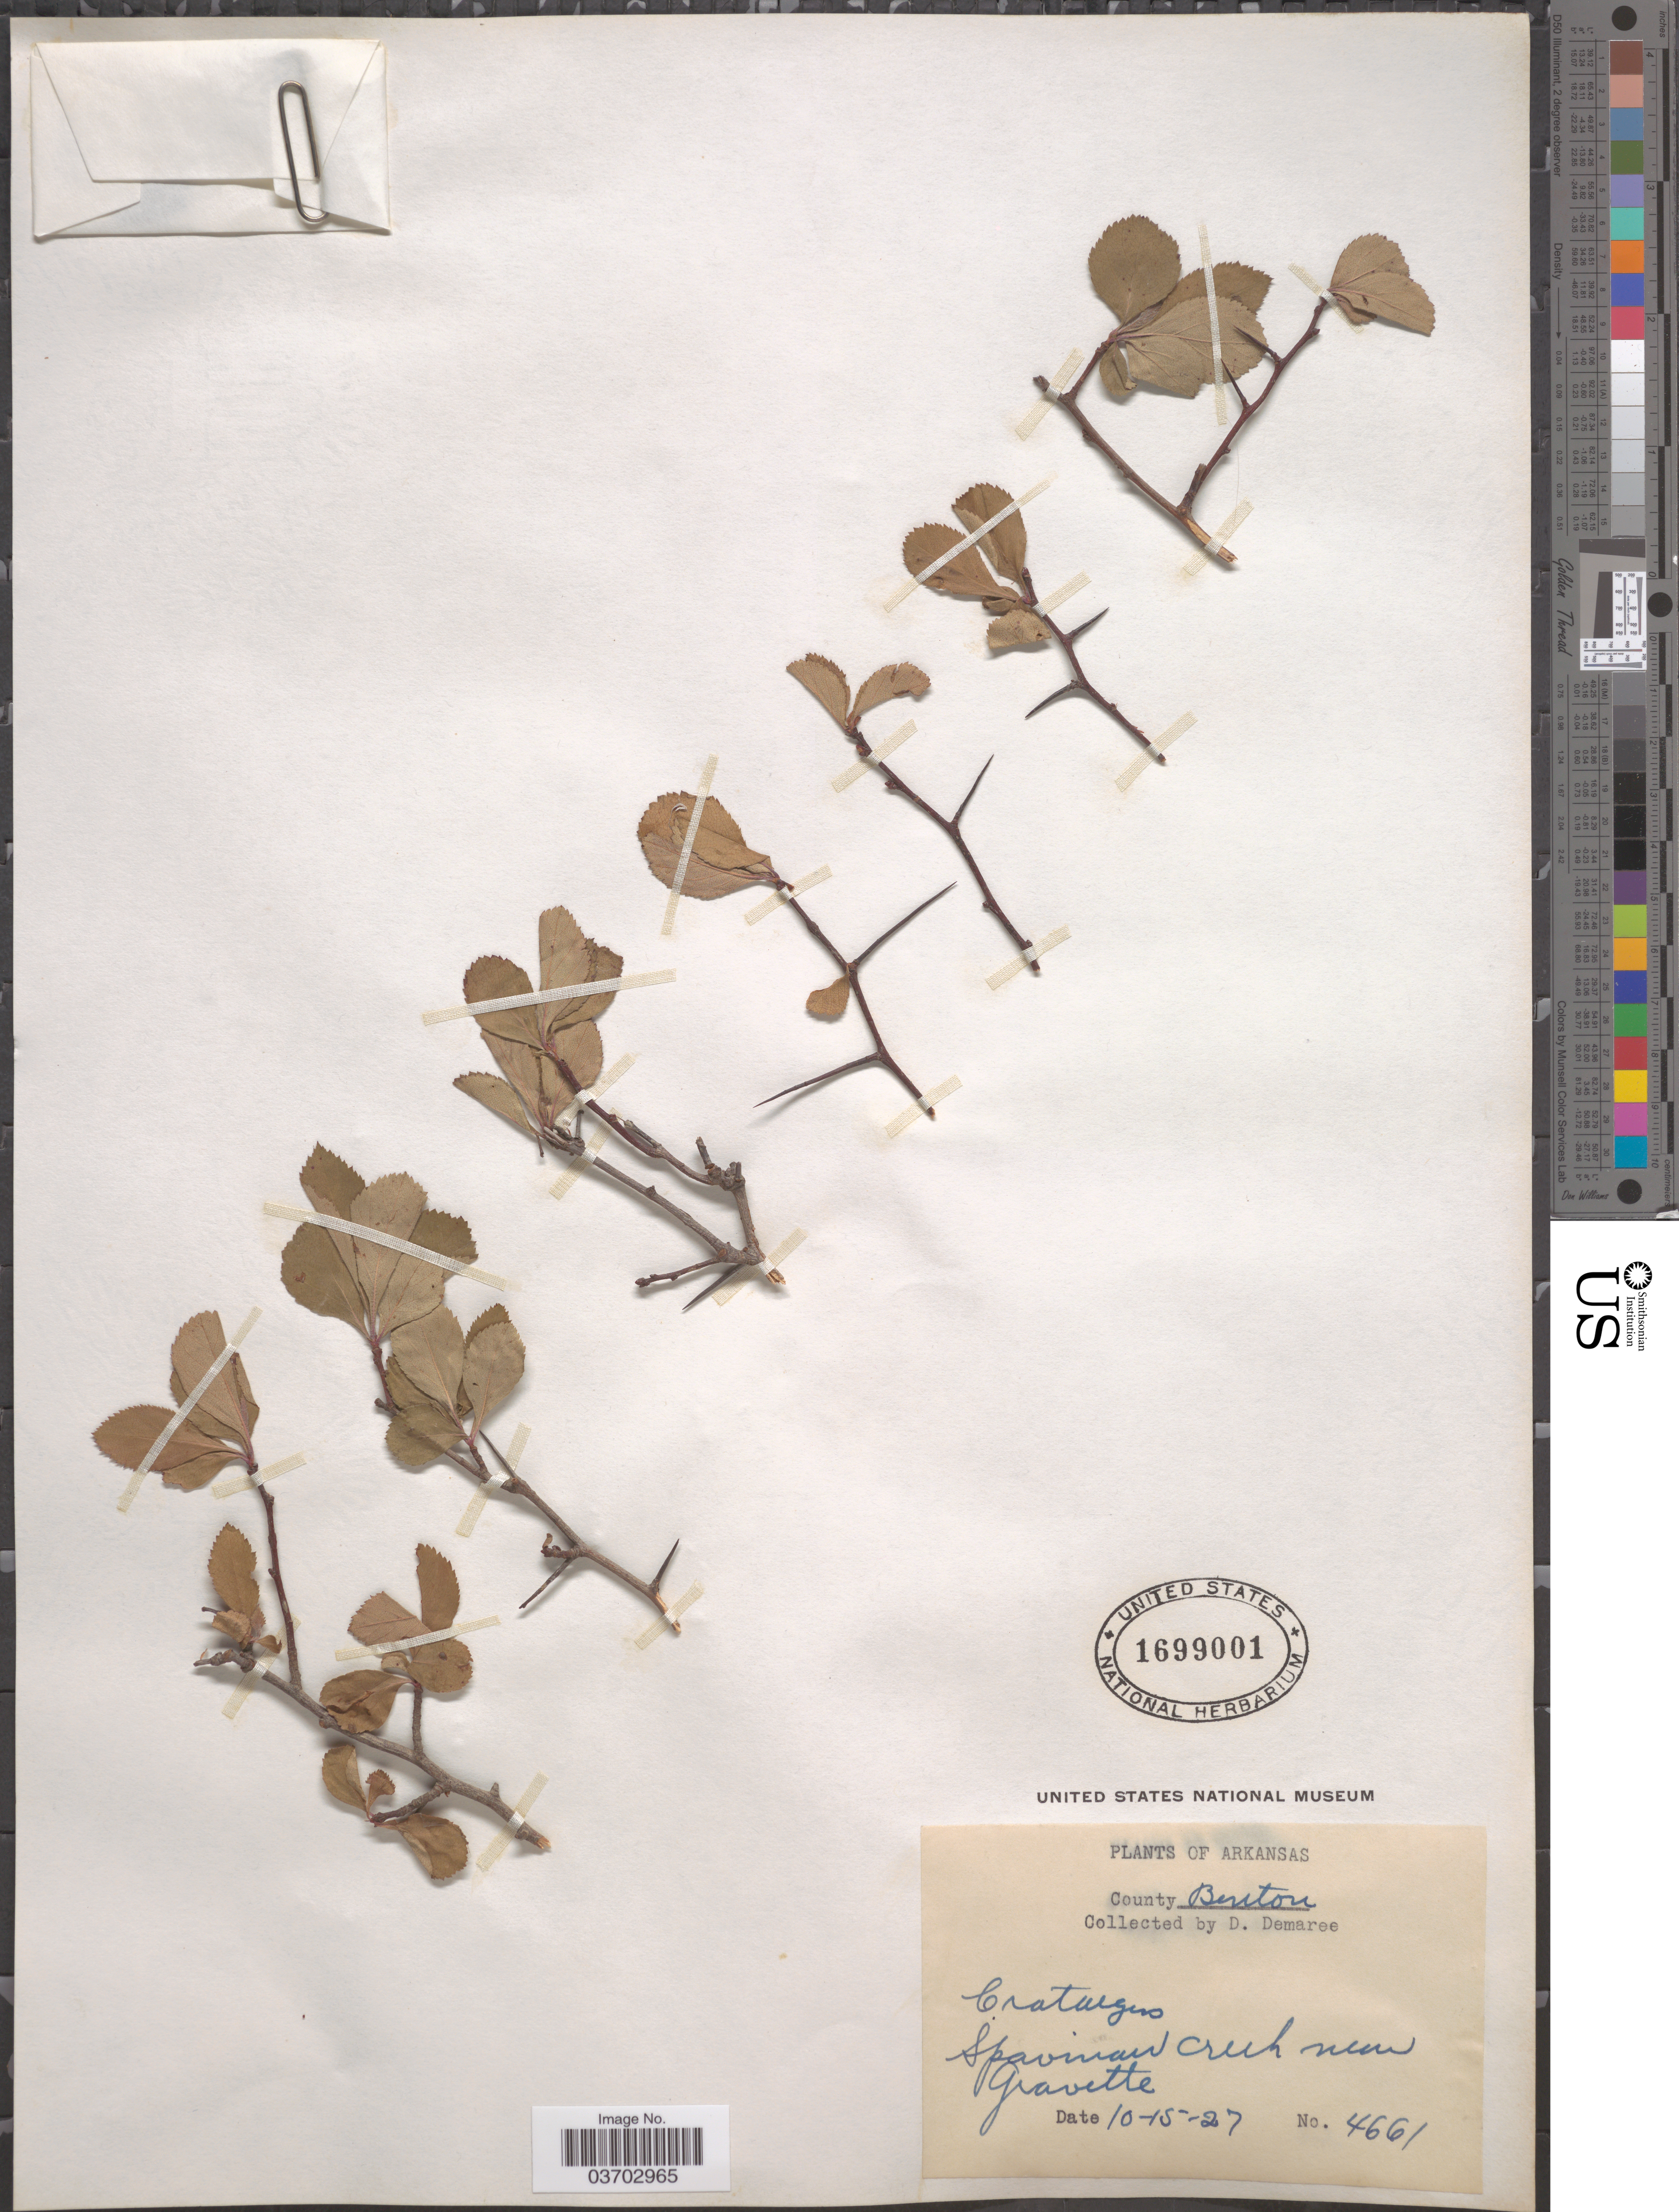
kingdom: Plantae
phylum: Tracheophyta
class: Magnoliopsida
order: Rosales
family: Rosaceae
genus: Crataegus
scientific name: Crataegus sp.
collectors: D. Demaree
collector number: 4661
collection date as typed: Transcribed d/m/y: 15/10/27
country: United States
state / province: Arkansas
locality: County Benton. Spavinaw Creek near Gravette.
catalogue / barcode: US 1699001